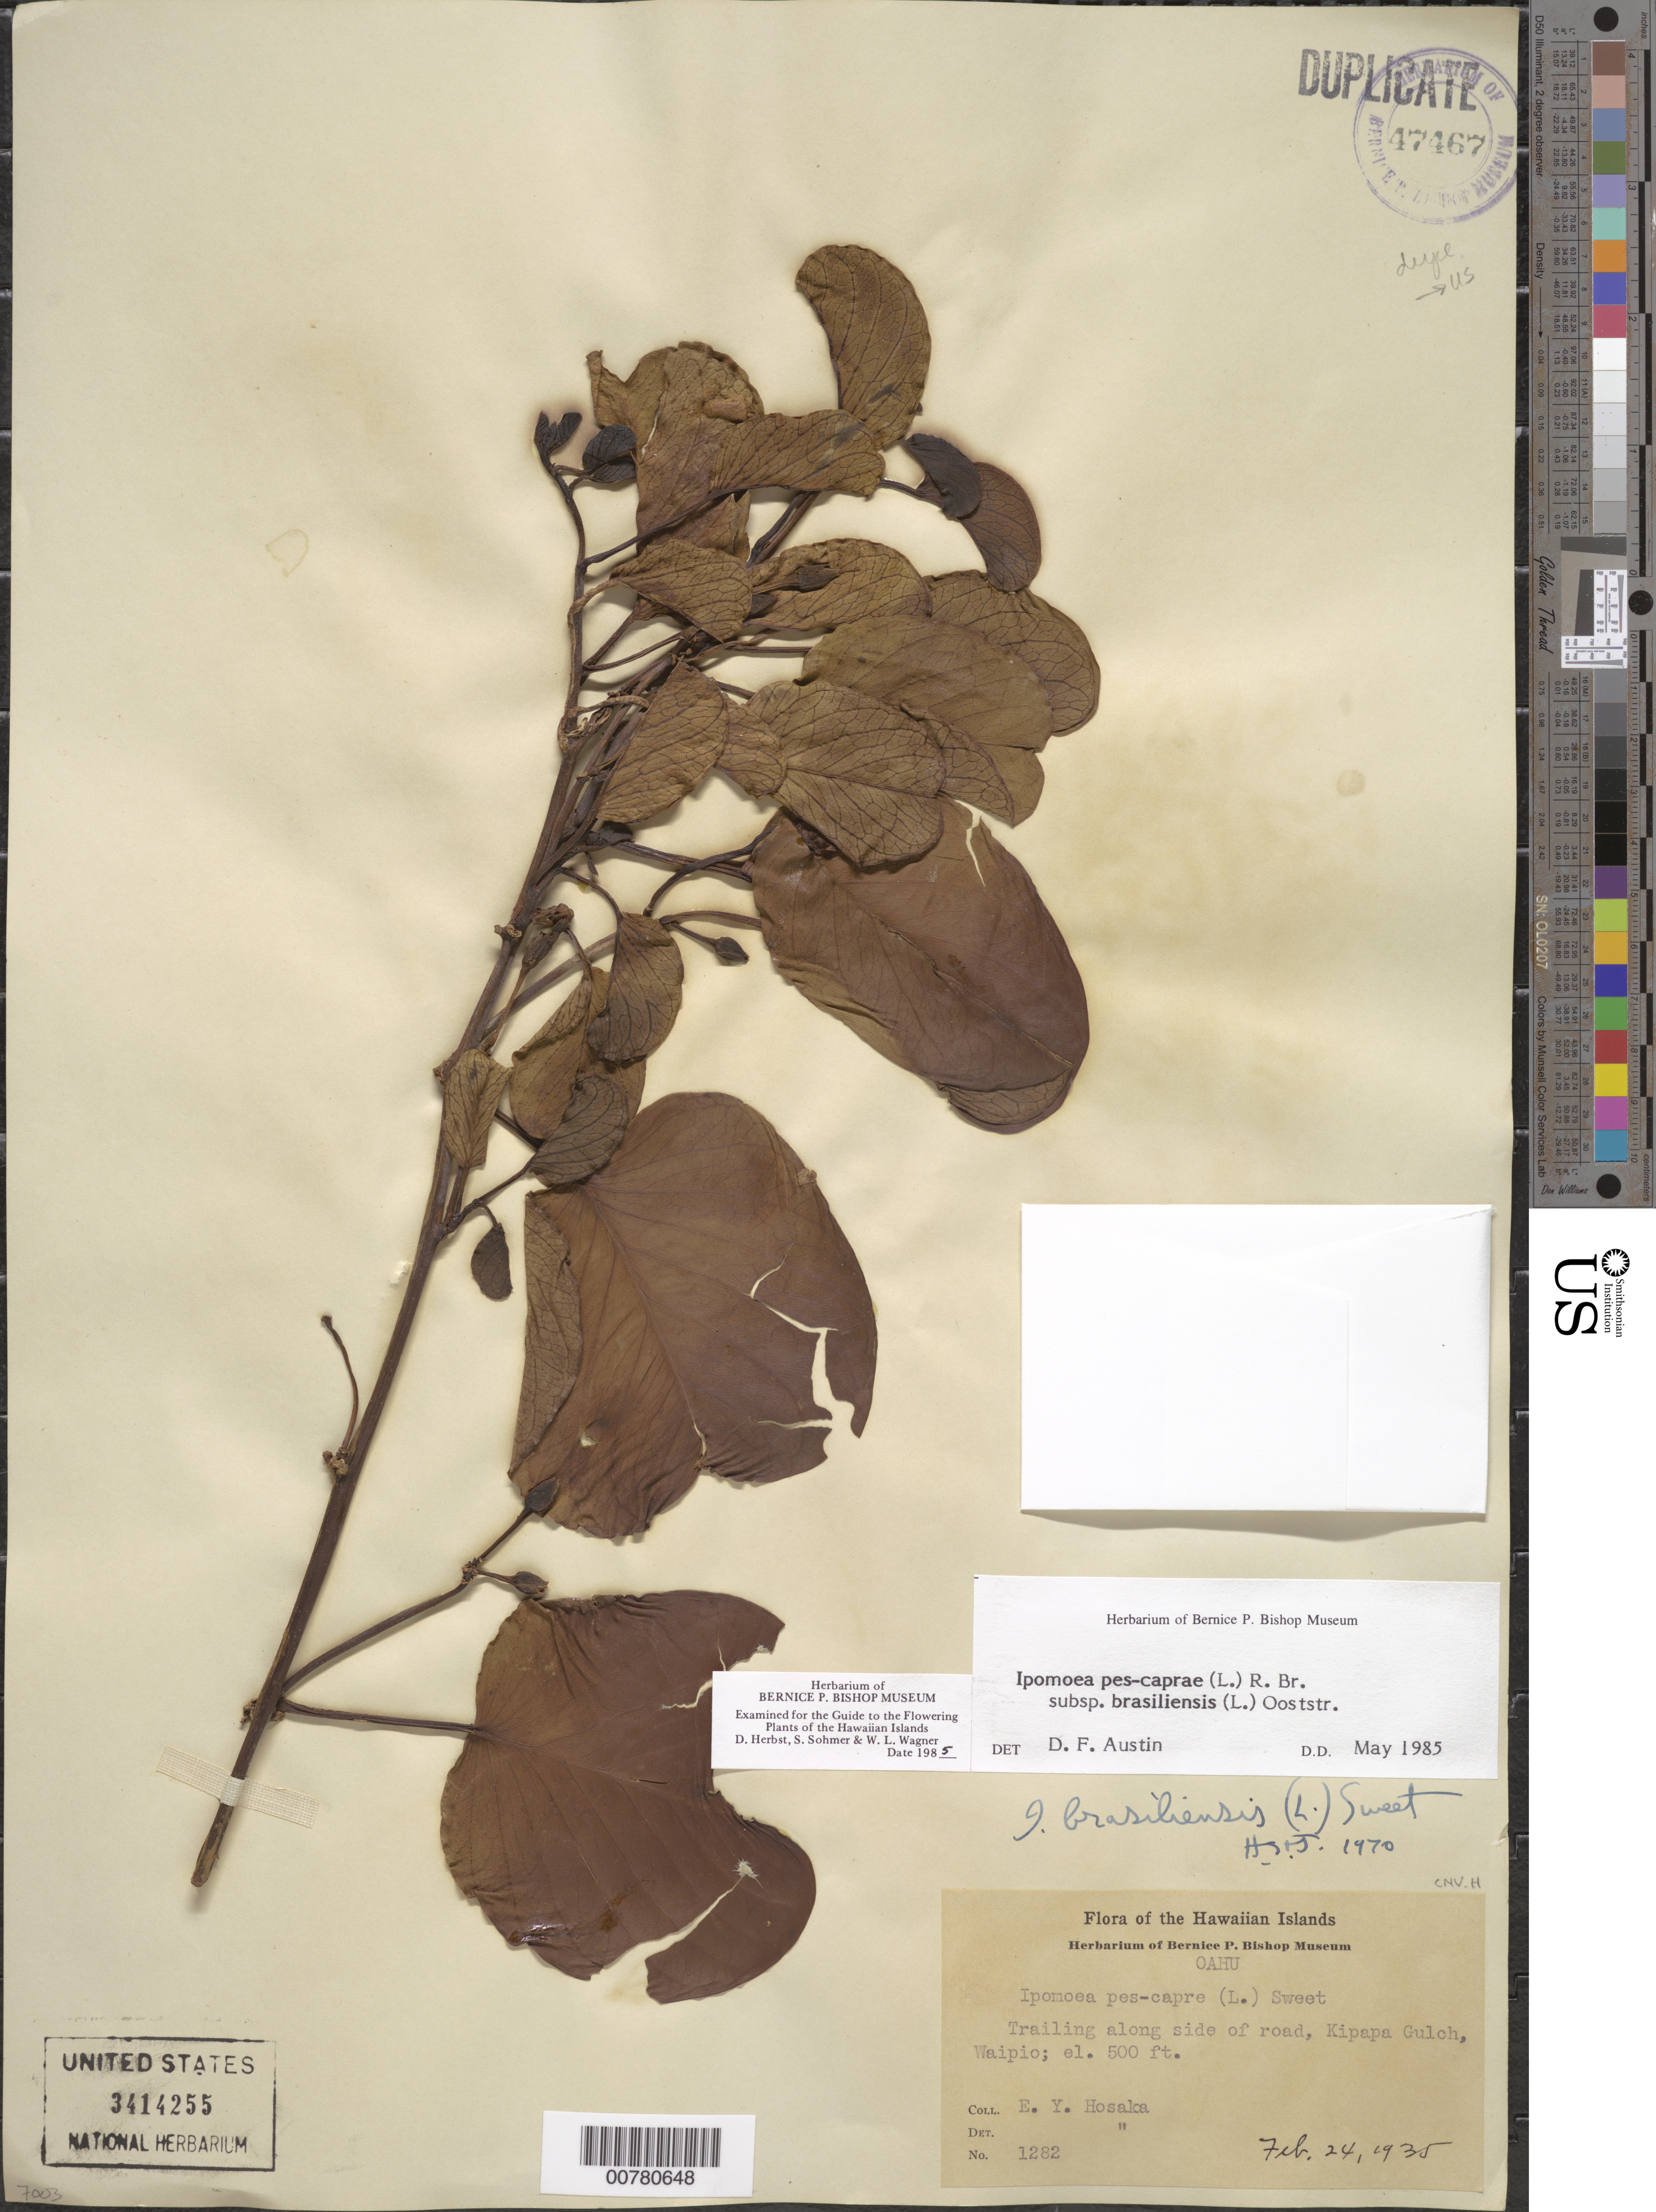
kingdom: Plantae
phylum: Tracheophyta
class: Magnoliopsida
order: Solanales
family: Convolvulaceae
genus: Ipomoea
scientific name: Ipomoea pes-caprae subsp. brasiliensis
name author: (L.) Ooststr.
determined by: Wagner, W. L.; Herbst, D. R.; Sohmer, S. H.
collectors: E. Y. Hosaka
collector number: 1282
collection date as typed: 24 Feb 1935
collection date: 1935-02-24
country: United States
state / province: Hawaii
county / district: Honolulu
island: Oahu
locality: Kipapa Gulch, Waipio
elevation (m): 152.4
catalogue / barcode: US 3414255